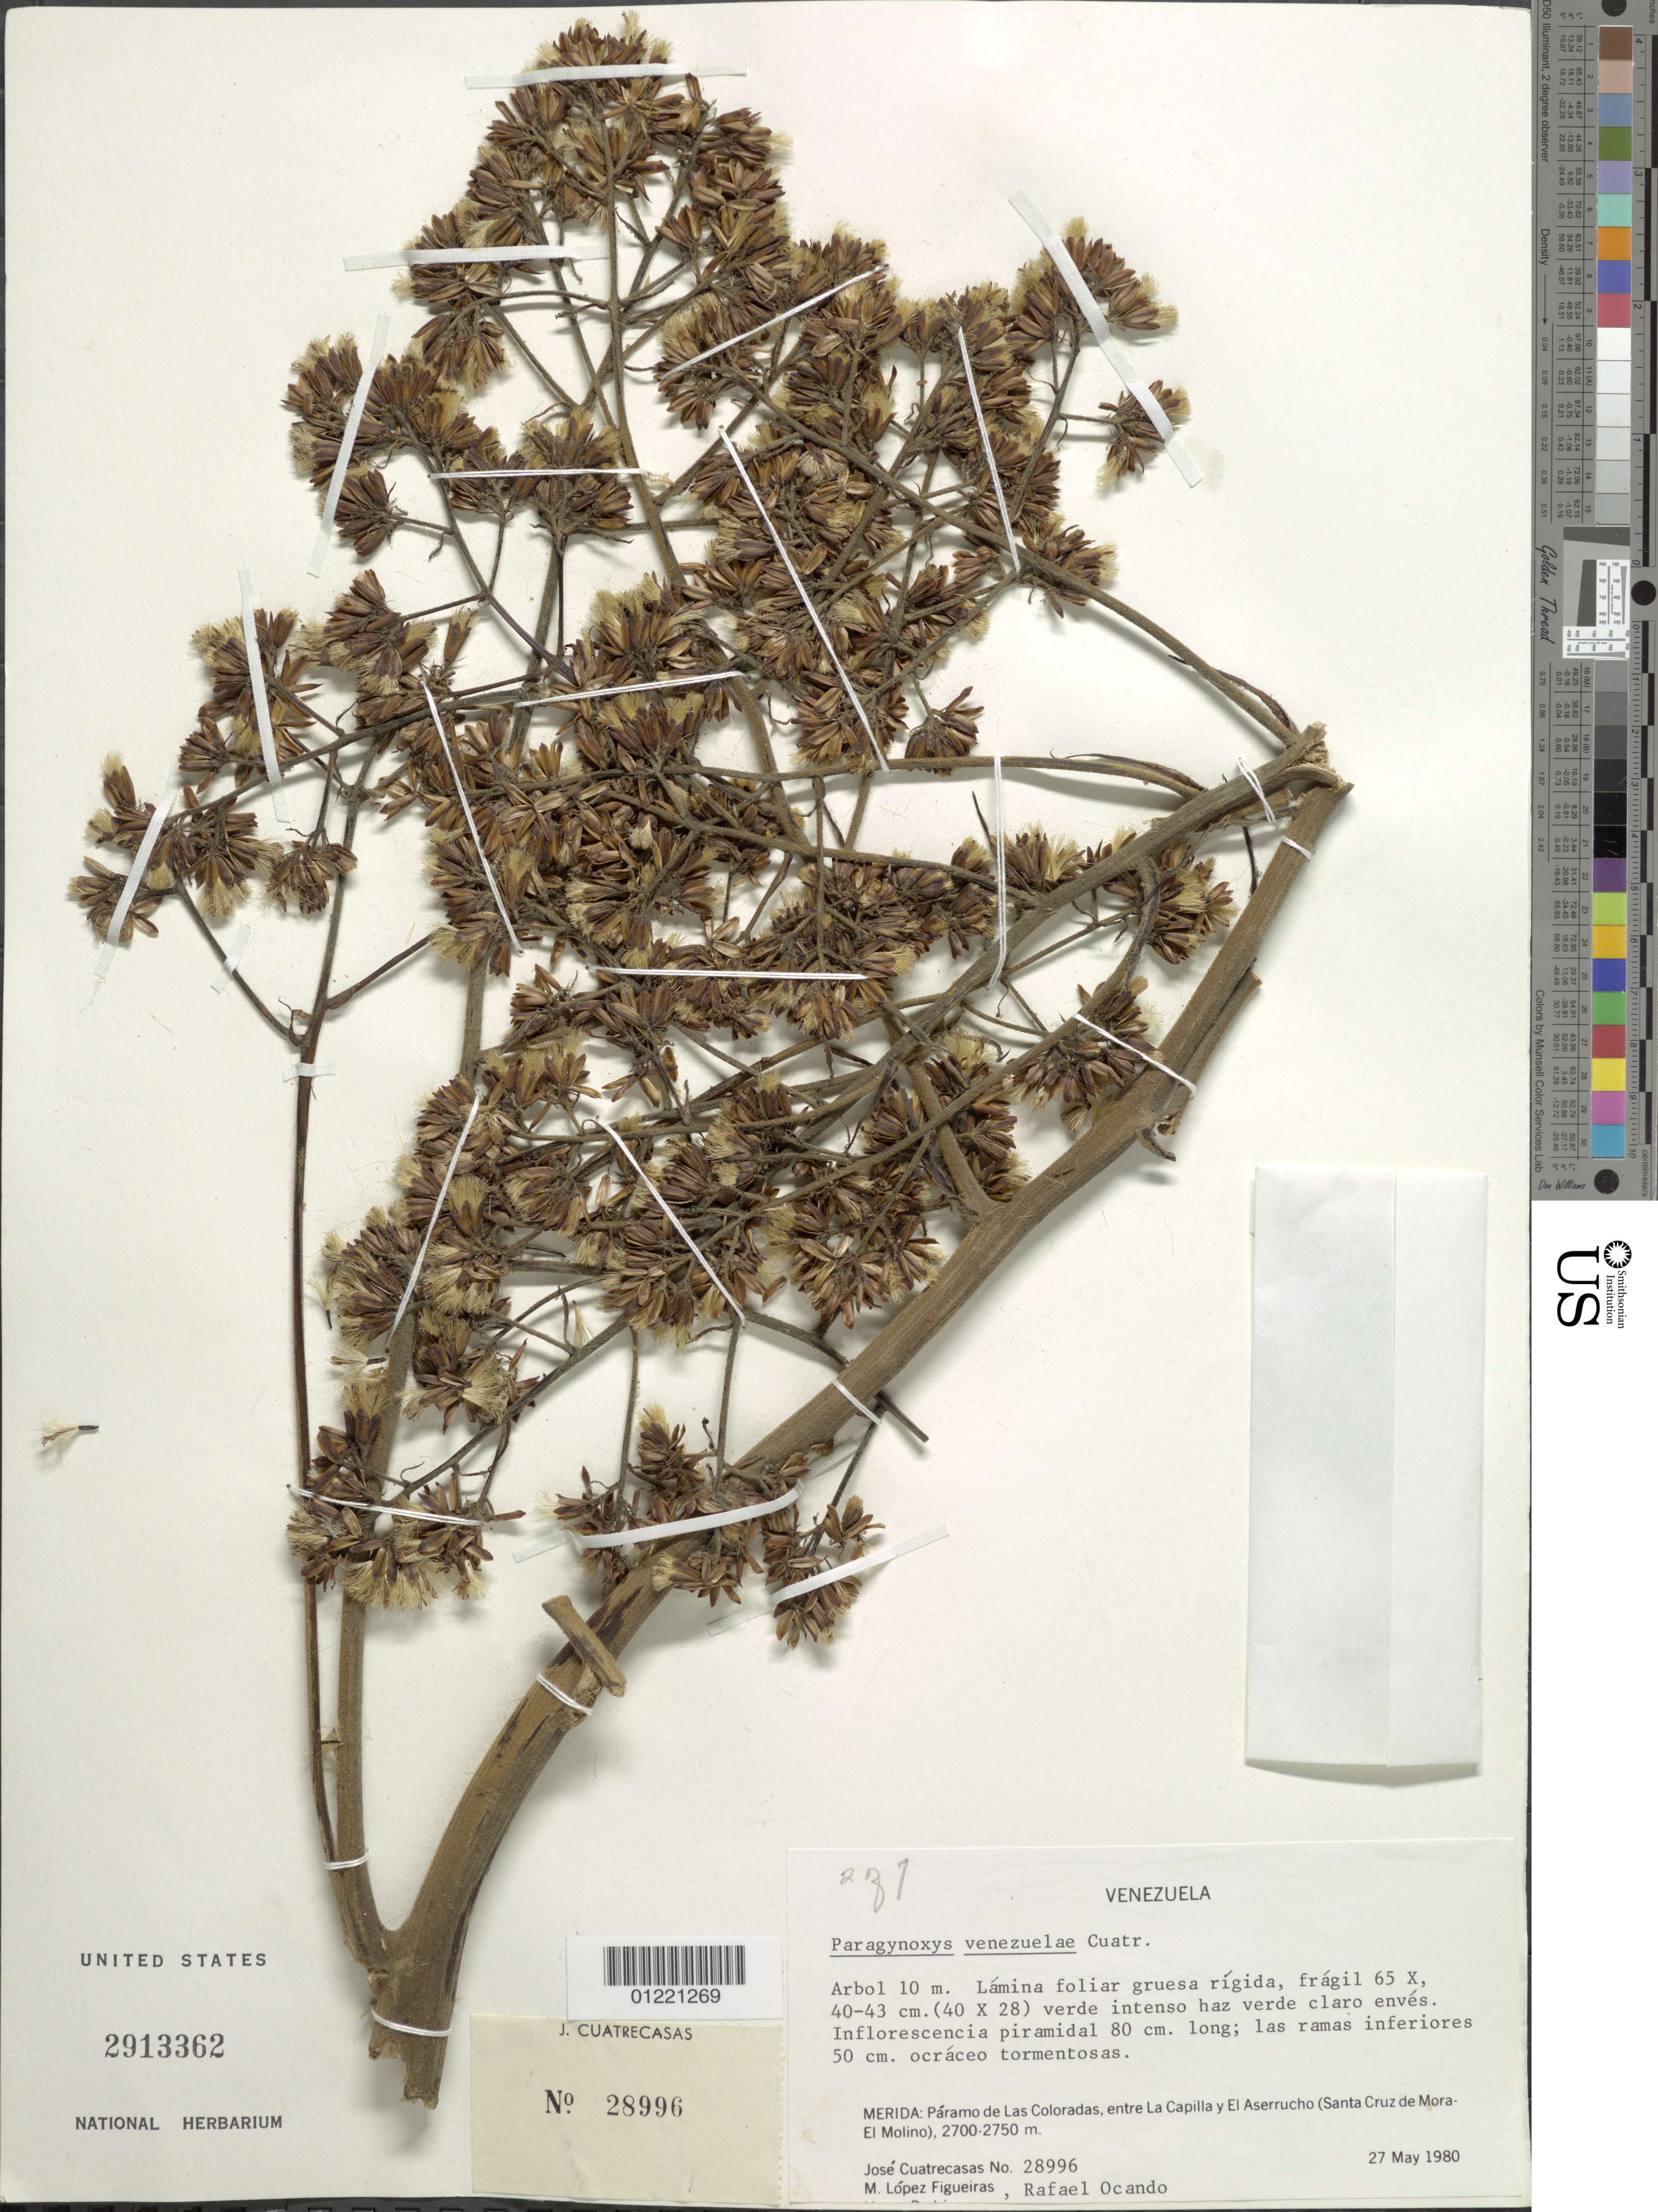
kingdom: Plantae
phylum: Tracheophyta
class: Magnoliopsida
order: Asterales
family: Asteraceae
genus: Paragynoxys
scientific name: Paragynoxys venezuelae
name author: (V.M. Badillo) Cuatrec.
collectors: J. Cuatrecasas, M. López Figueiras & R. Ocando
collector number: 28996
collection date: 1980-05-27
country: Venezuela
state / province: Mérida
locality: Páramo de las Colorados, entre La Capilla y El Aserrucho (Santa Cruz de Mora-El Molino)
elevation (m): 2700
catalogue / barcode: US 2913362